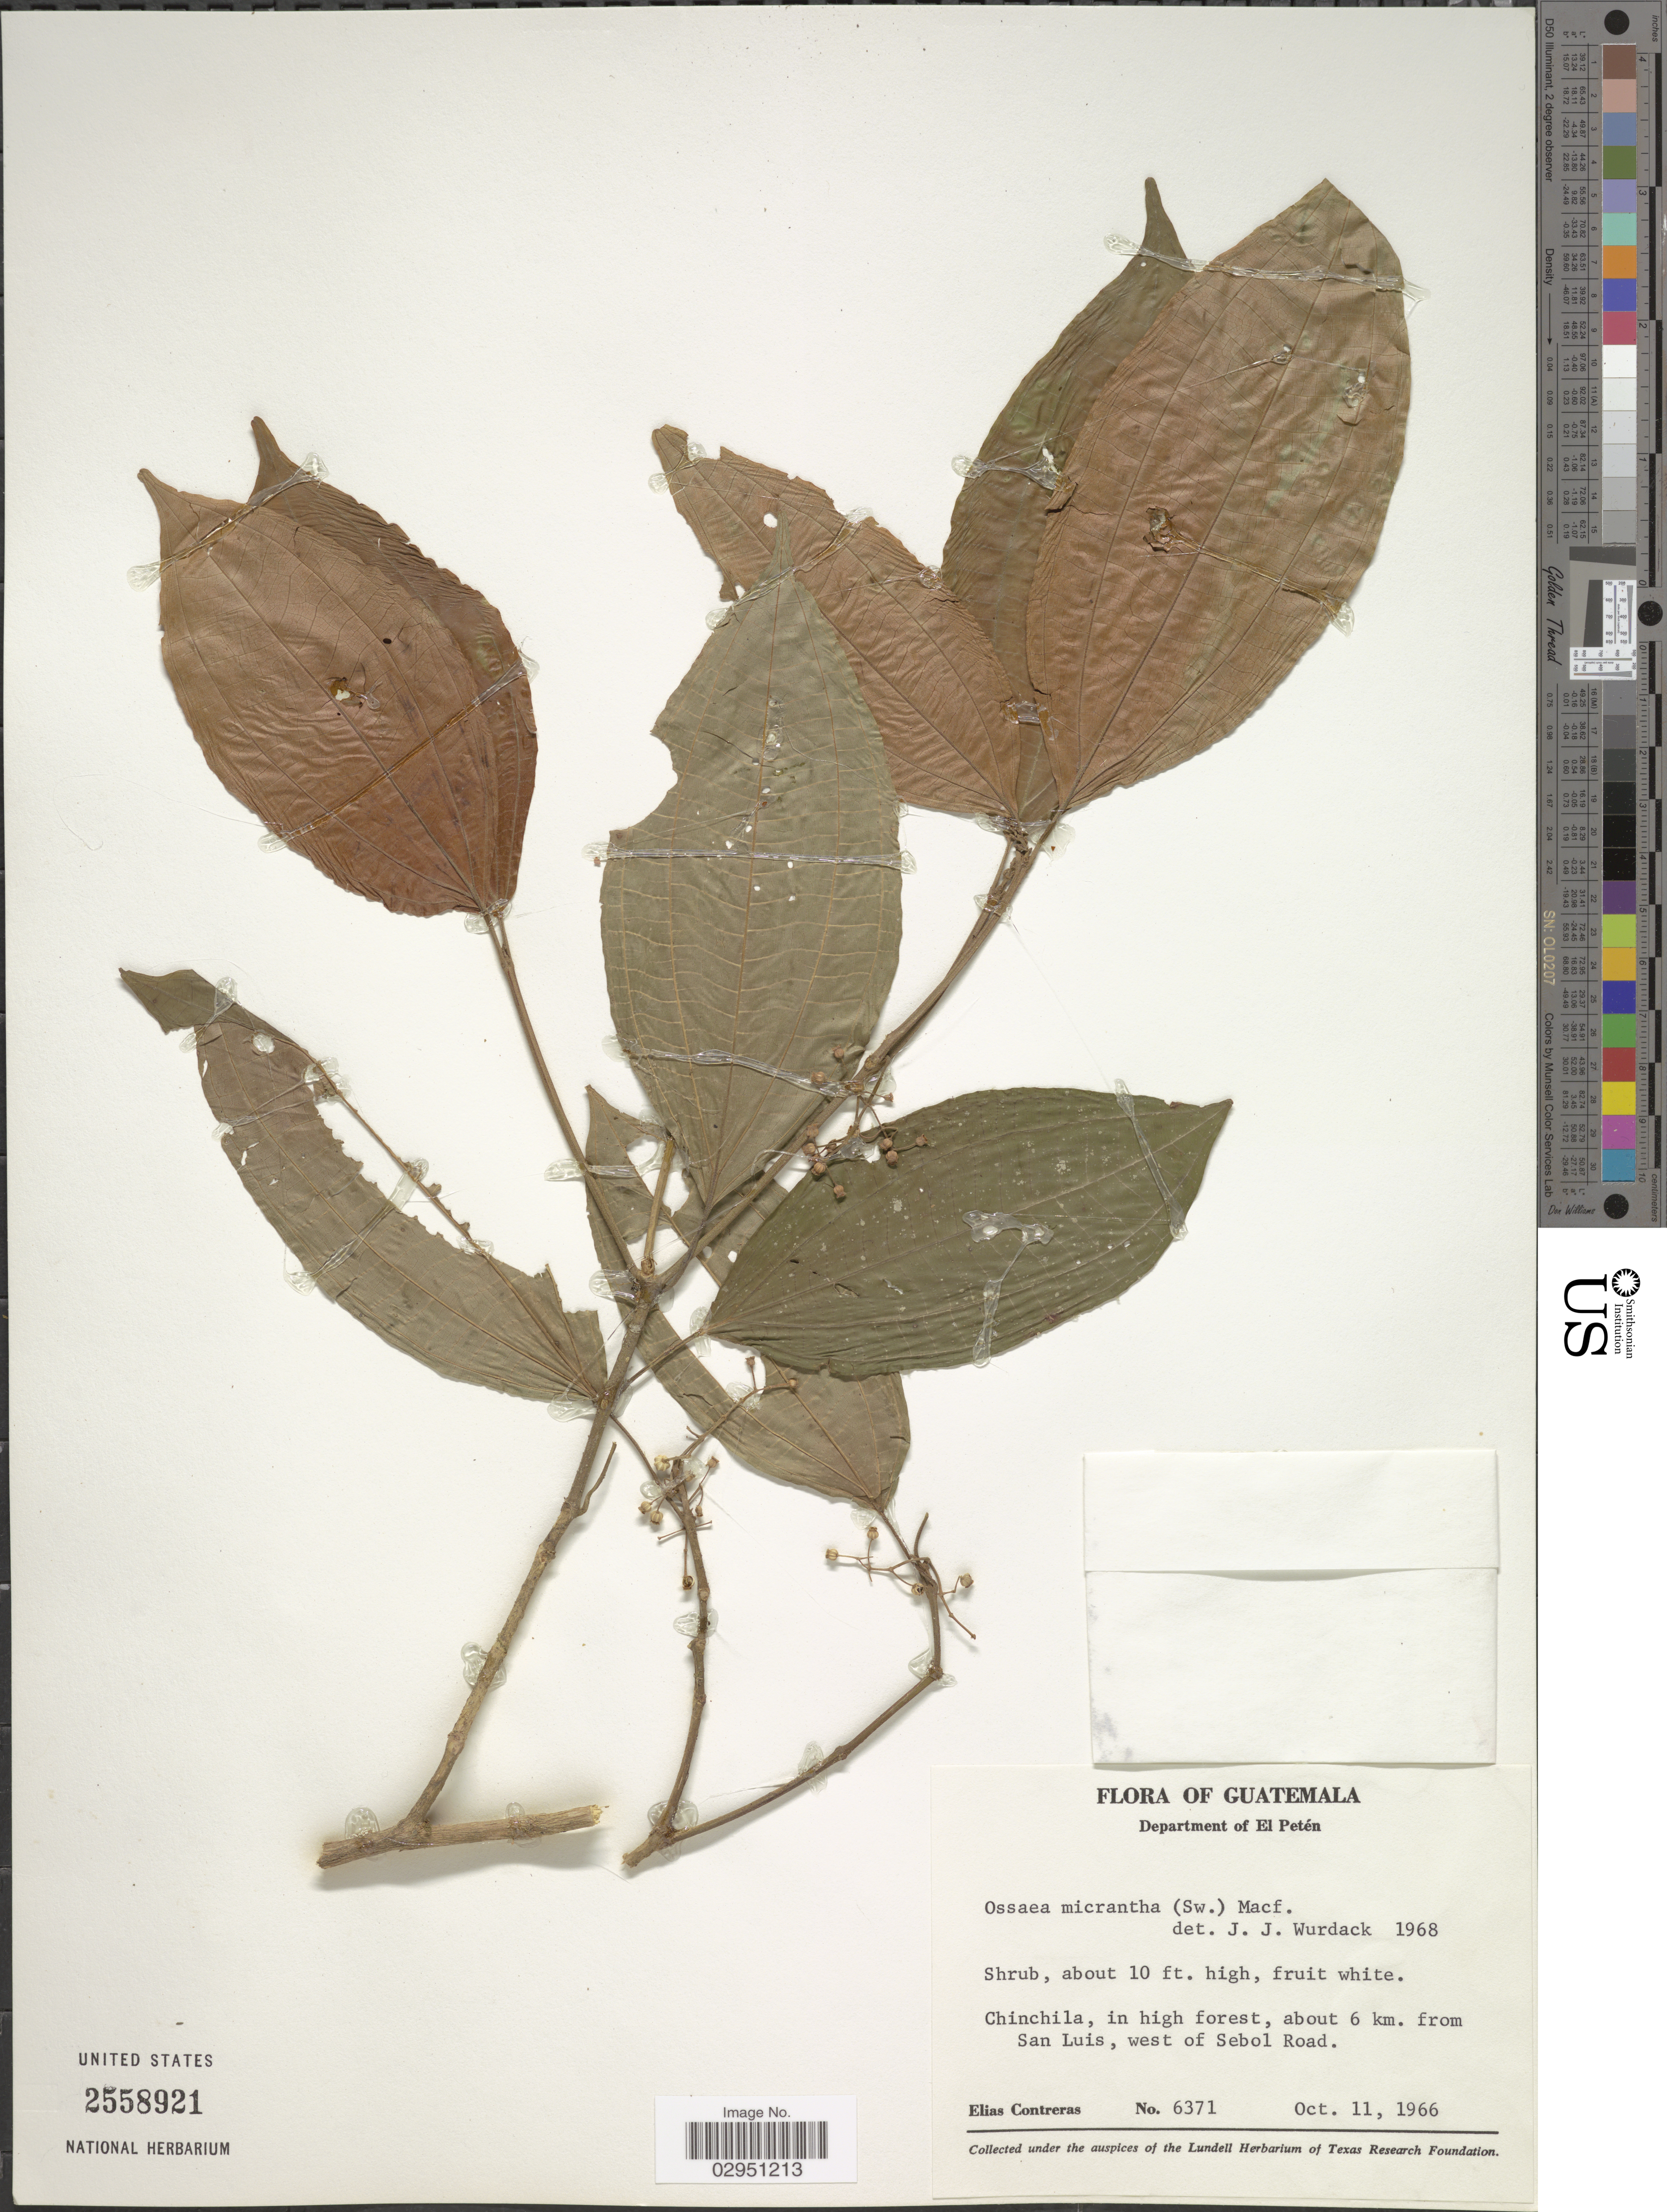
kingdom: Plantae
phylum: Tracheophyta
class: Magnoliopsida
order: Myrtales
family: Melastomataceae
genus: Ossaea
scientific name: Ossaea micrantha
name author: (Sw.) Macfad. ex Cogn.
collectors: E. Contreras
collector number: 6371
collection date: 1966-10-11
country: Guatemala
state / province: El Petén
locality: Department of El Petén. Chinchila, about 6 km. from San Luis, west of Sebol Road.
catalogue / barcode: US 2558921